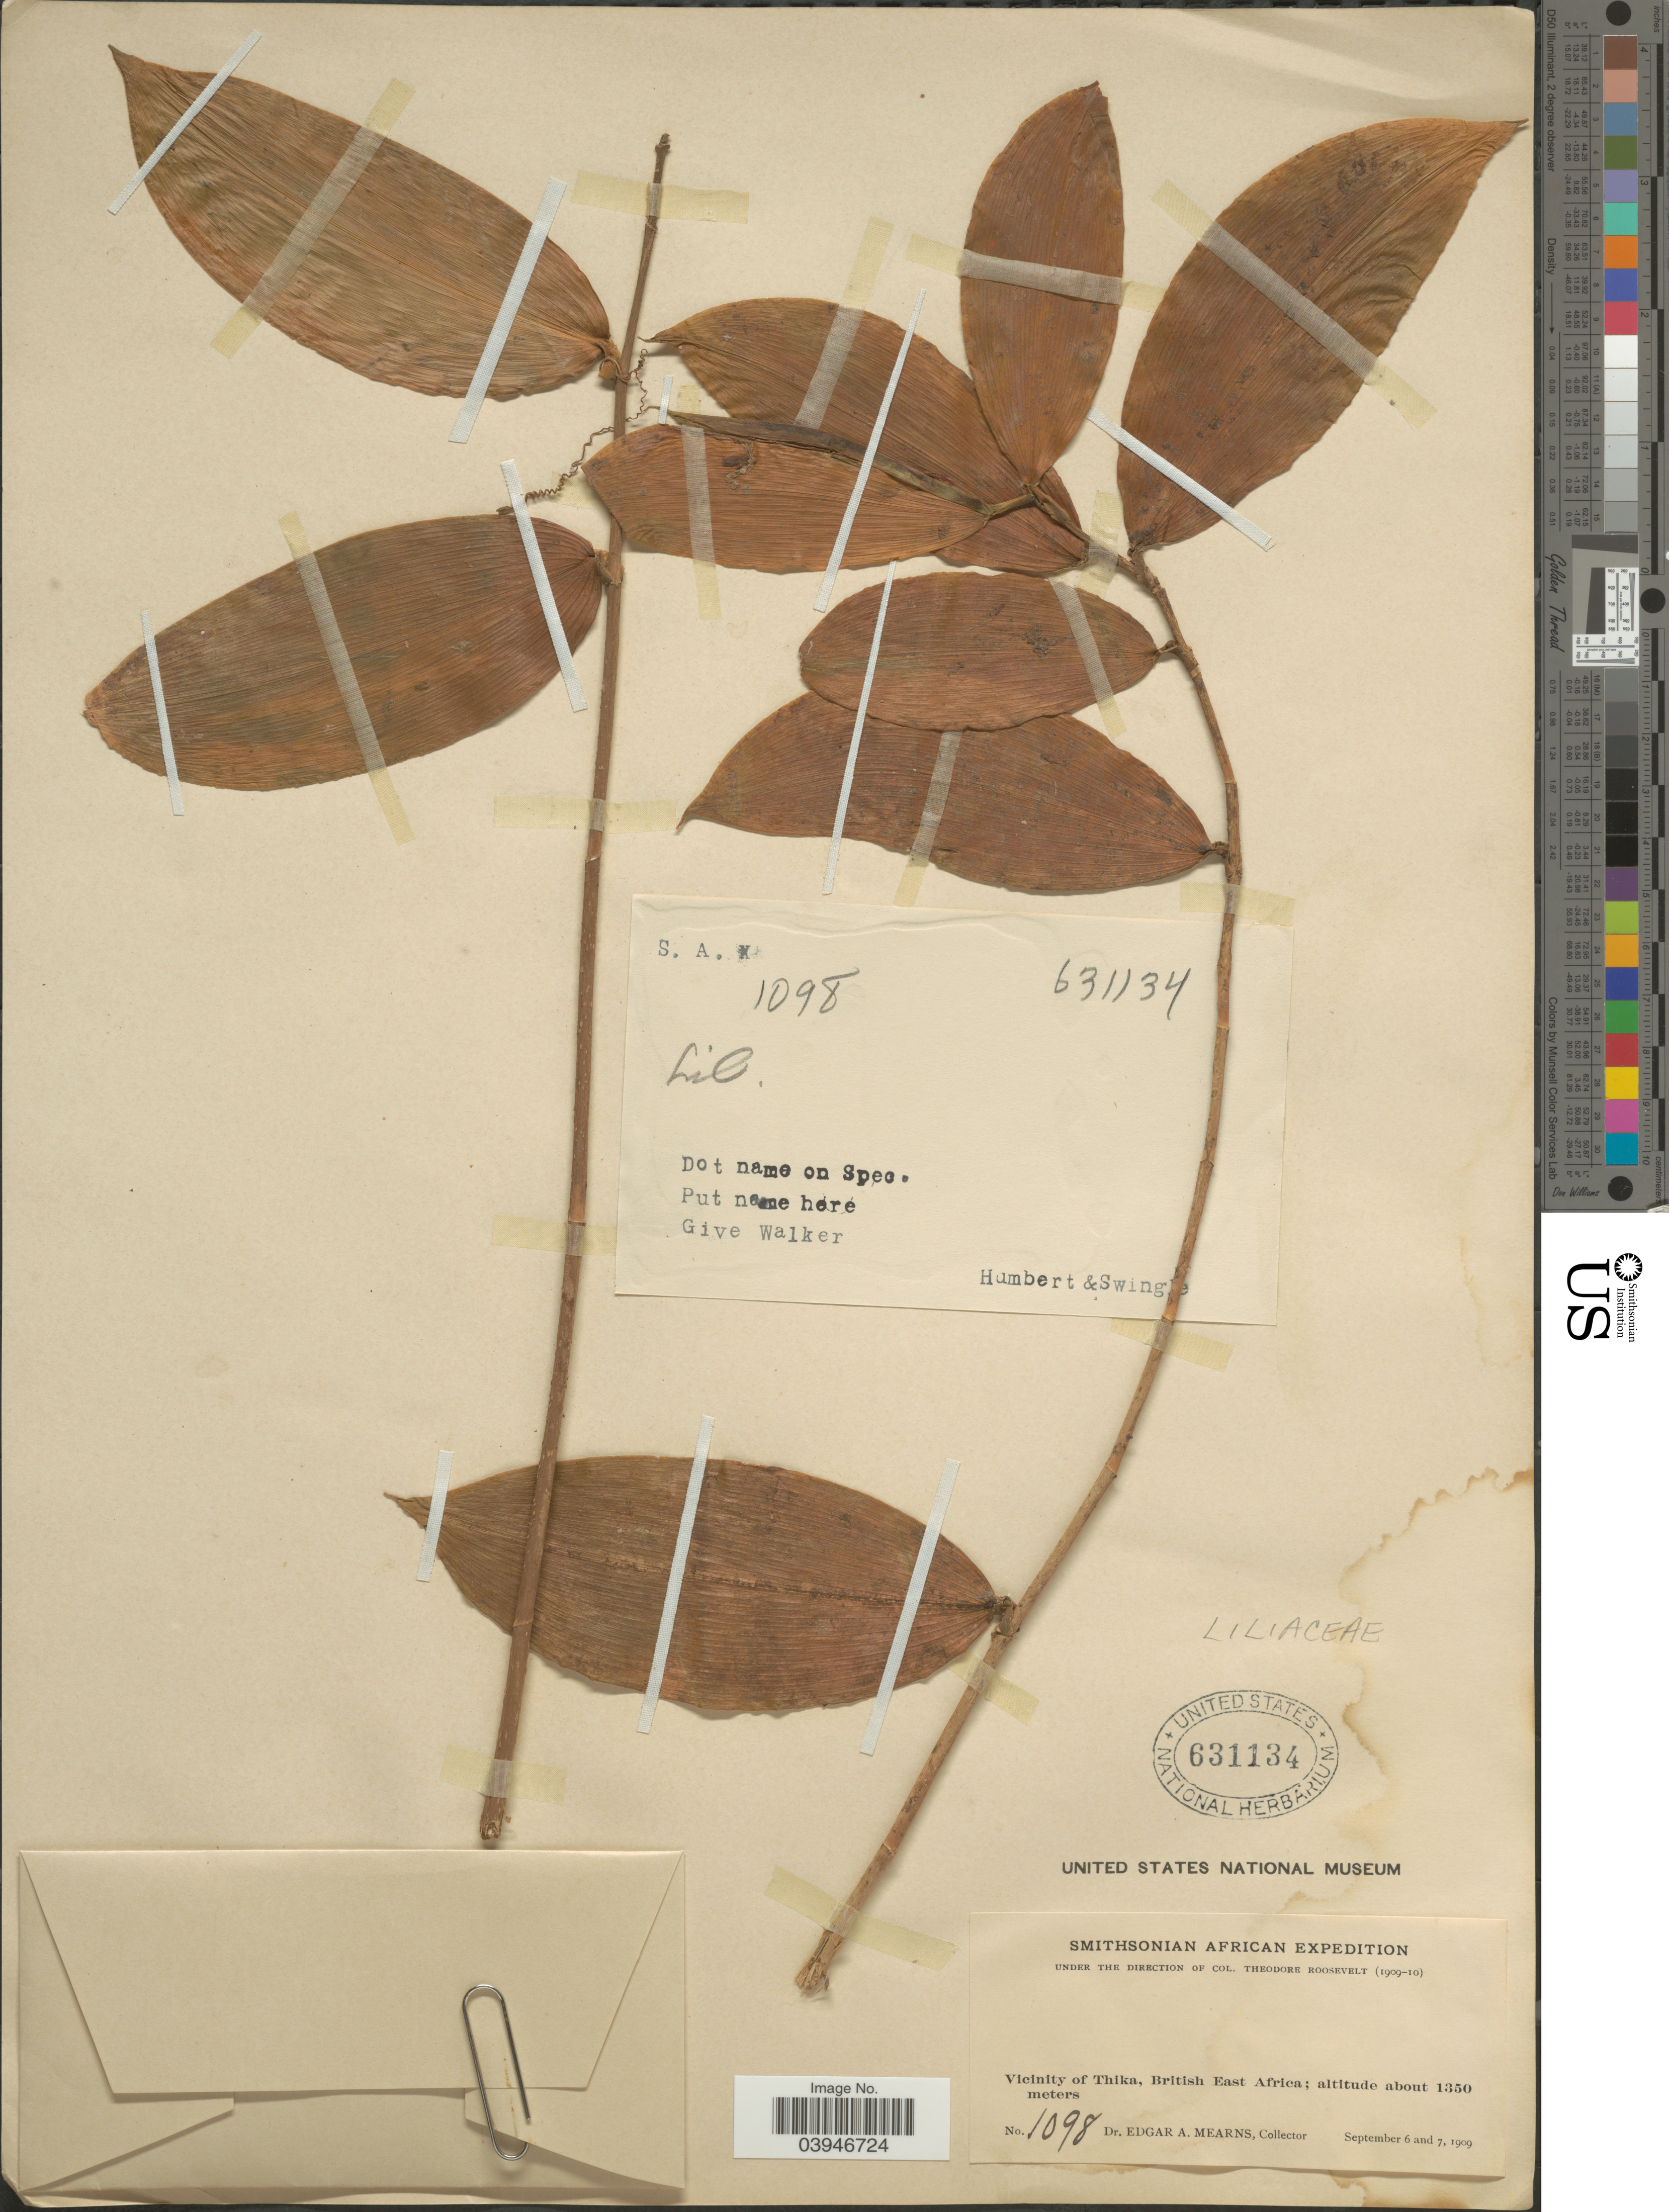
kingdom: Plantae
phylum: Tracheophyta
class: Liliopsida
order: Liliales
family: Liliaceae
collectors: E. A. Mearns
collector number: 1098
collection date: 1909-09-06/1909-09-07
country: Kenya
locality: Vicinity of Thika, British East Africa.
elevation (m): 1350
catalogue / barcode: US 631134